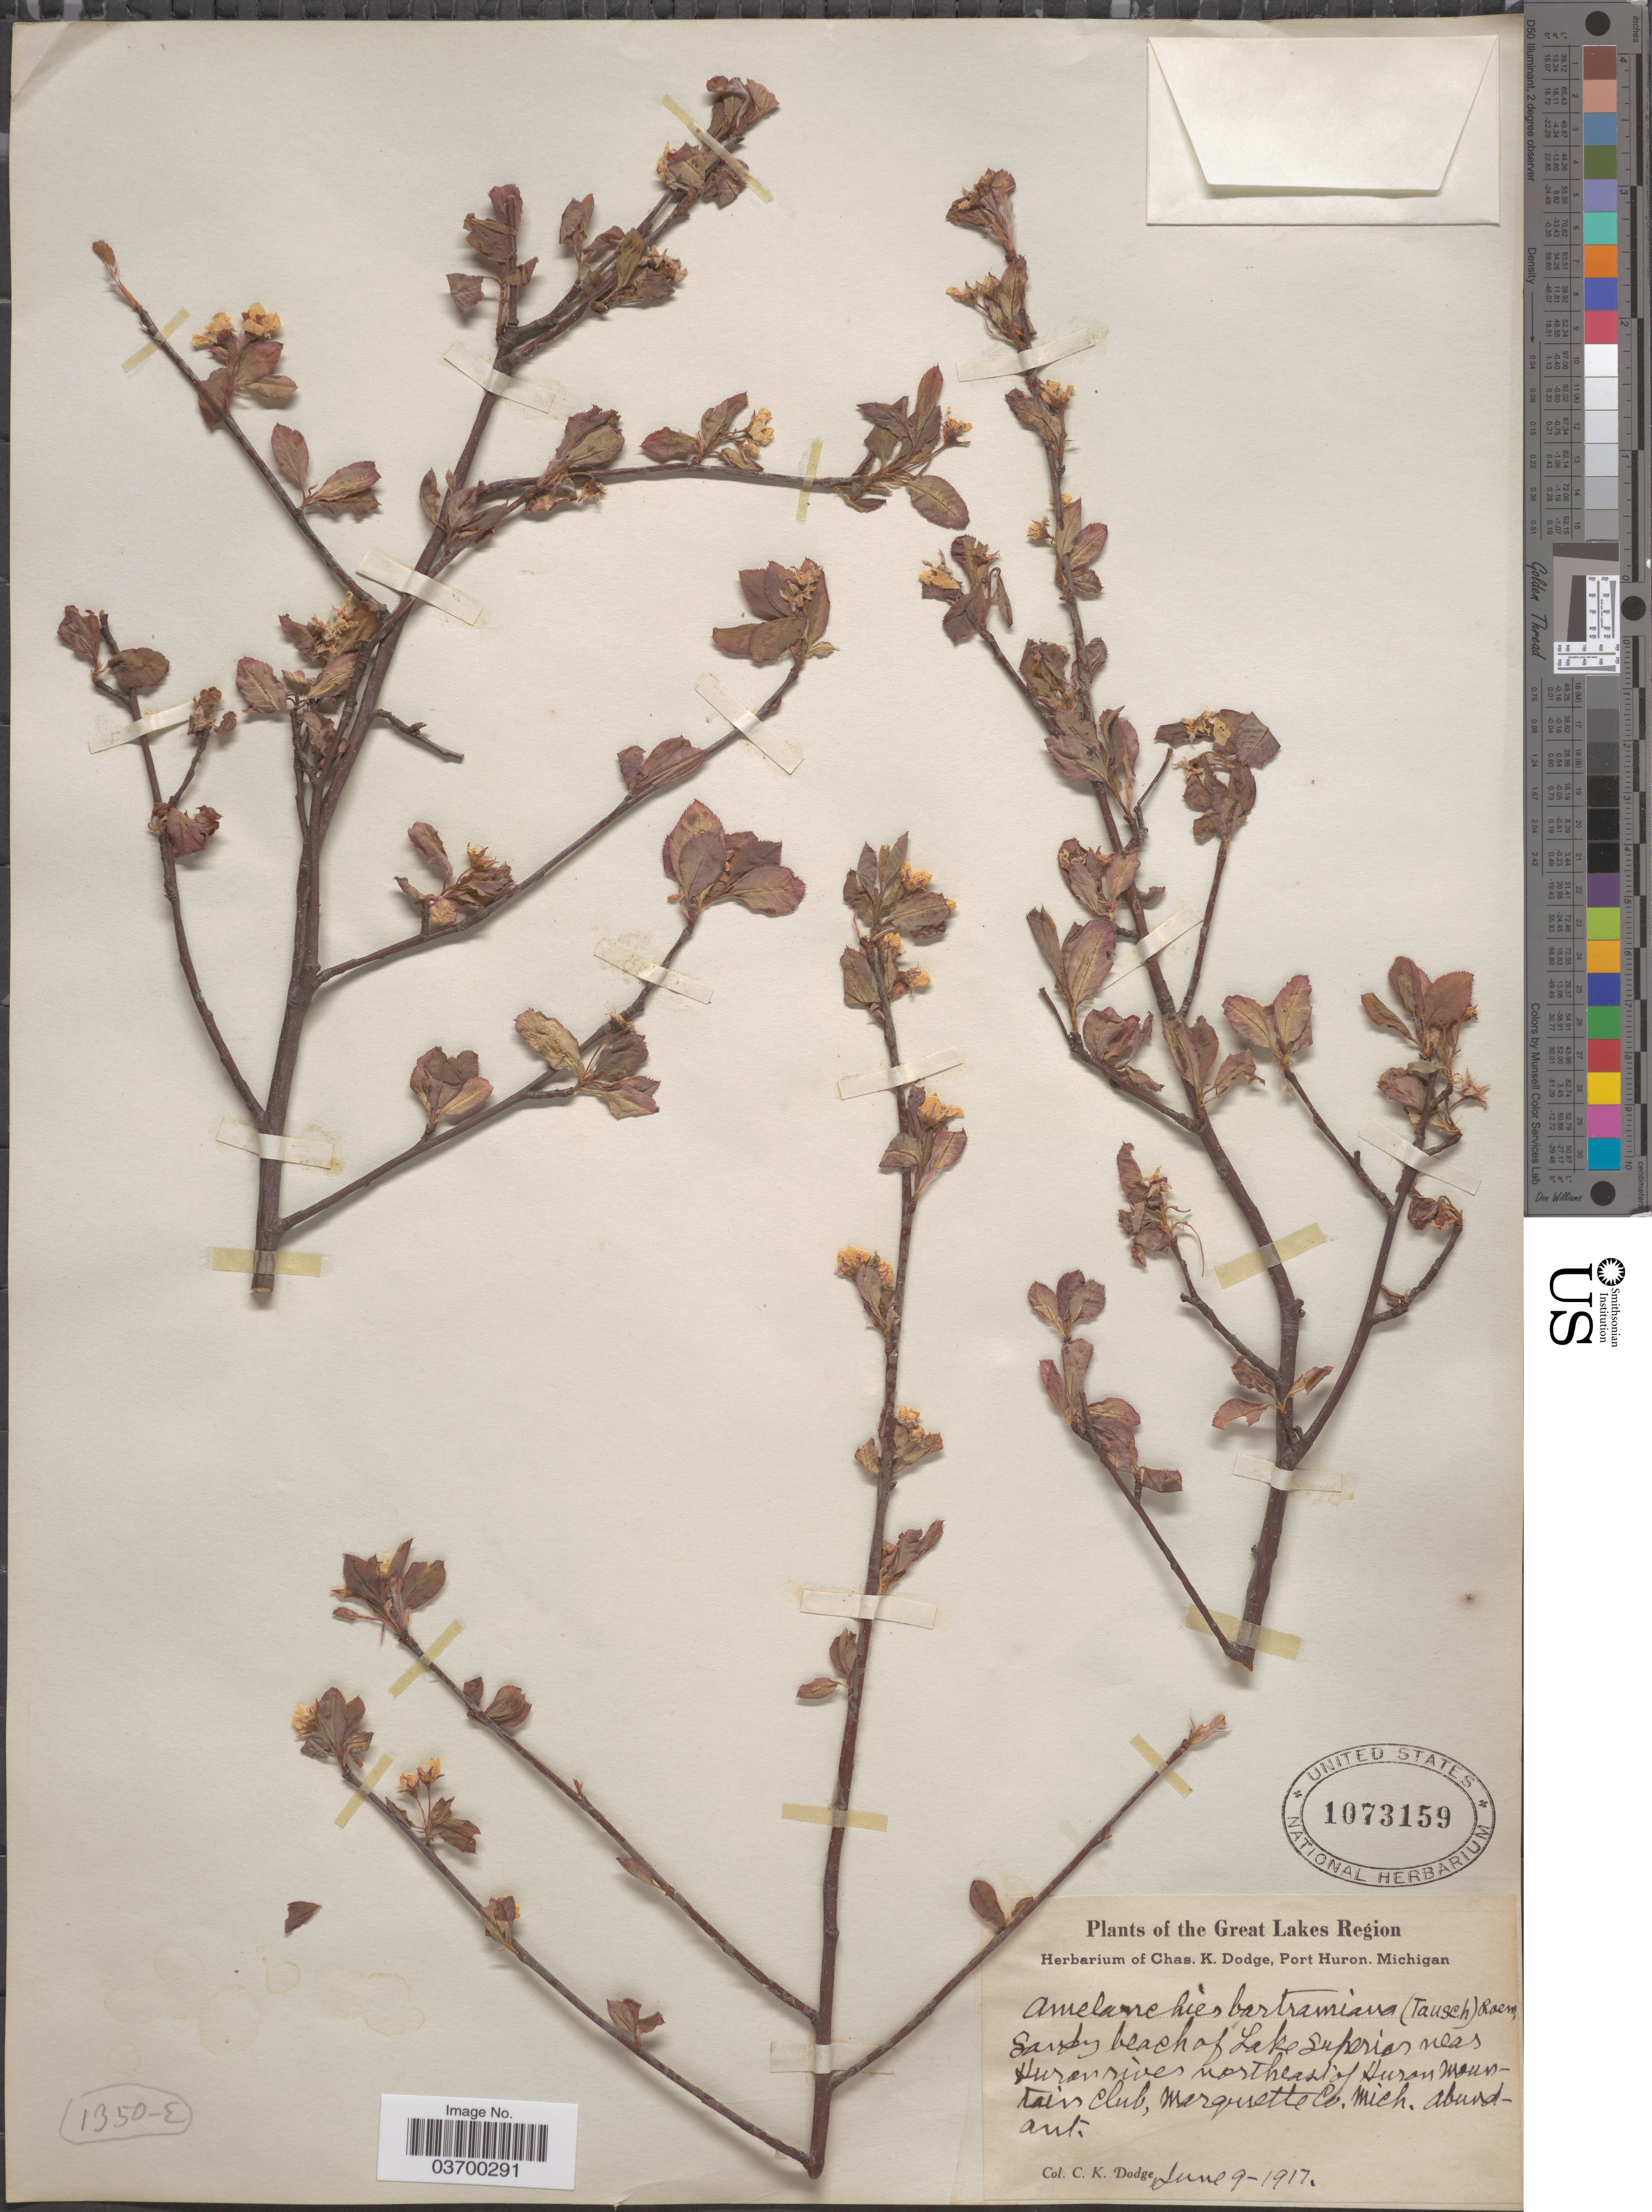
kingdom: Plantae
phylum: Tracheophyta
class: Magnoliopsida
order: Rosales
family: Rosaceae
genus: Amelanchier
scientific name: Amelanchier botryapium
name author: DC.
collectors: C. K. Dodge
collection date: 1917-06-09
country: United States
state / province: Michigan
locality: Great Lakes Region. Sandy beach of Lake Superior near Huron river, northeast of Huron Mountain Club, Marquette Co.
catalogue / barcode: US 1073159